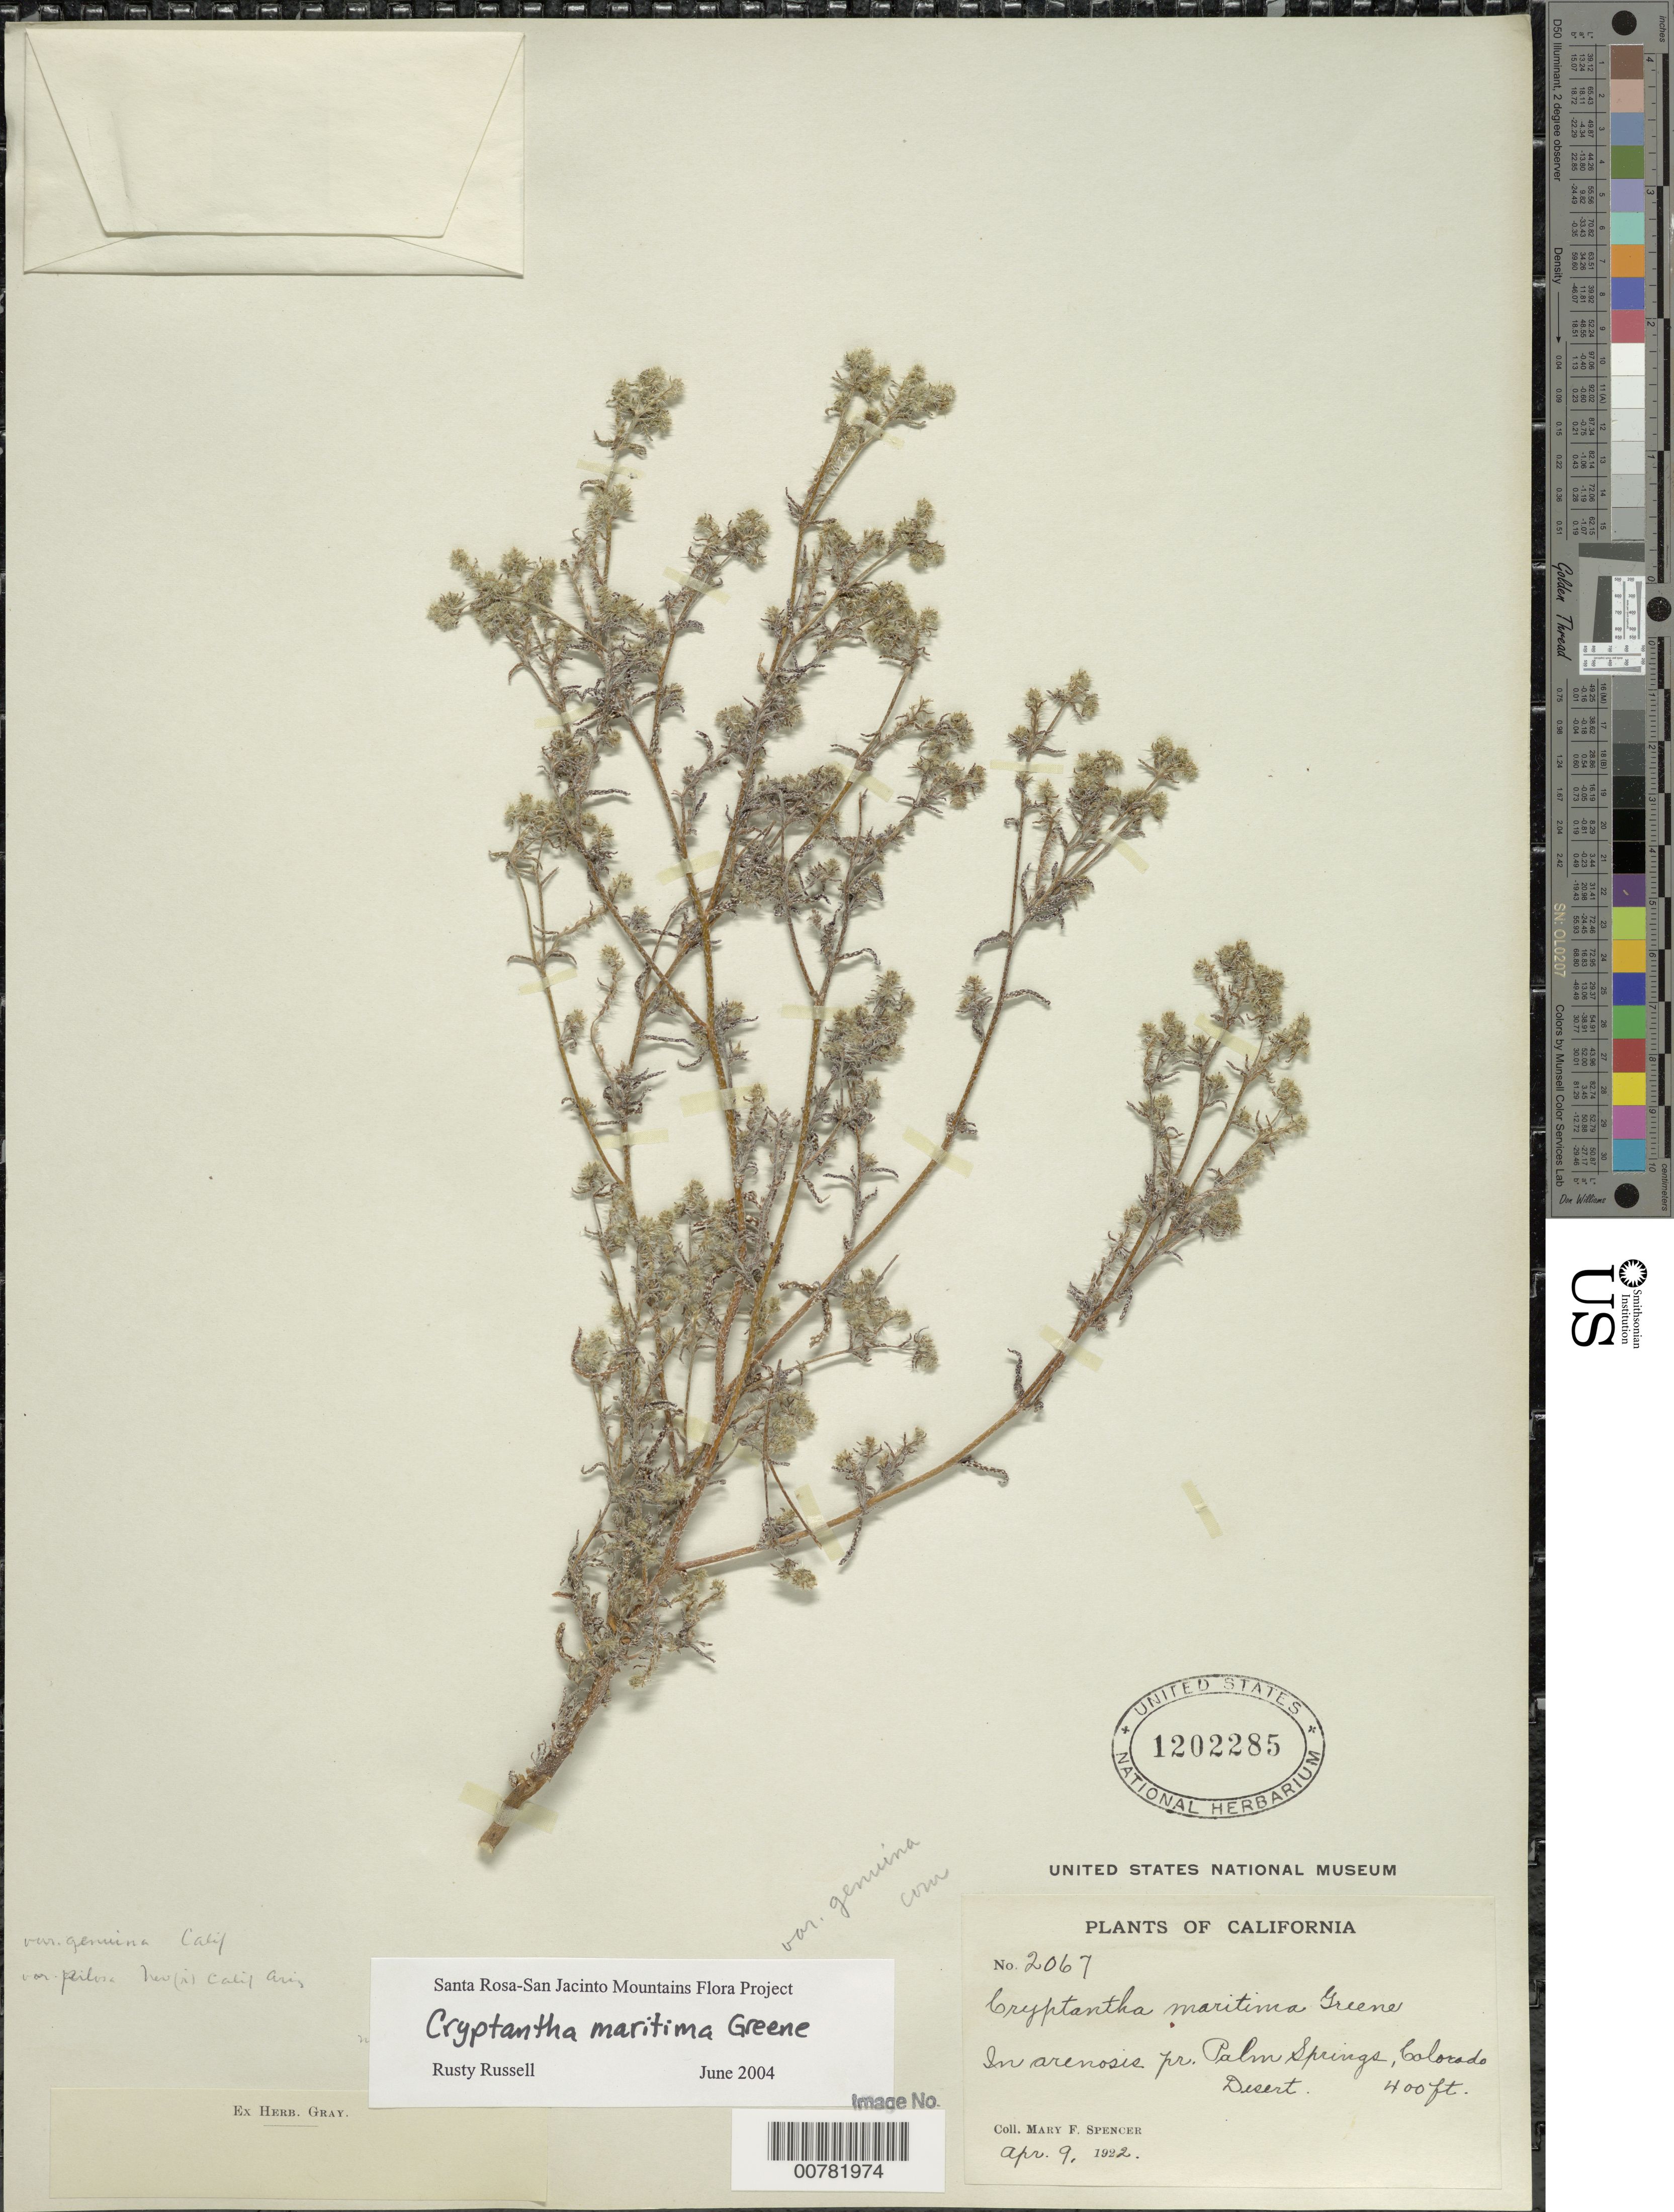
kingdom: Plantae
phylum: Tracheophyta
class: Magnoliopsida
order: Boraginales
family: Boraginaceae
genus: Cryptantha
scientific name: Cryptantha maritima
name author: (Greene) Greene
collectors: M. Spencer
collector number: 2067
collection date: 1922-04-09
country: United States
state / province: California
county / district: Riverside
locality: In arenosis pr. Palm Springs, Colorado Desert. California.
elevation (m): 122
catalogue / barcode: US 1202285